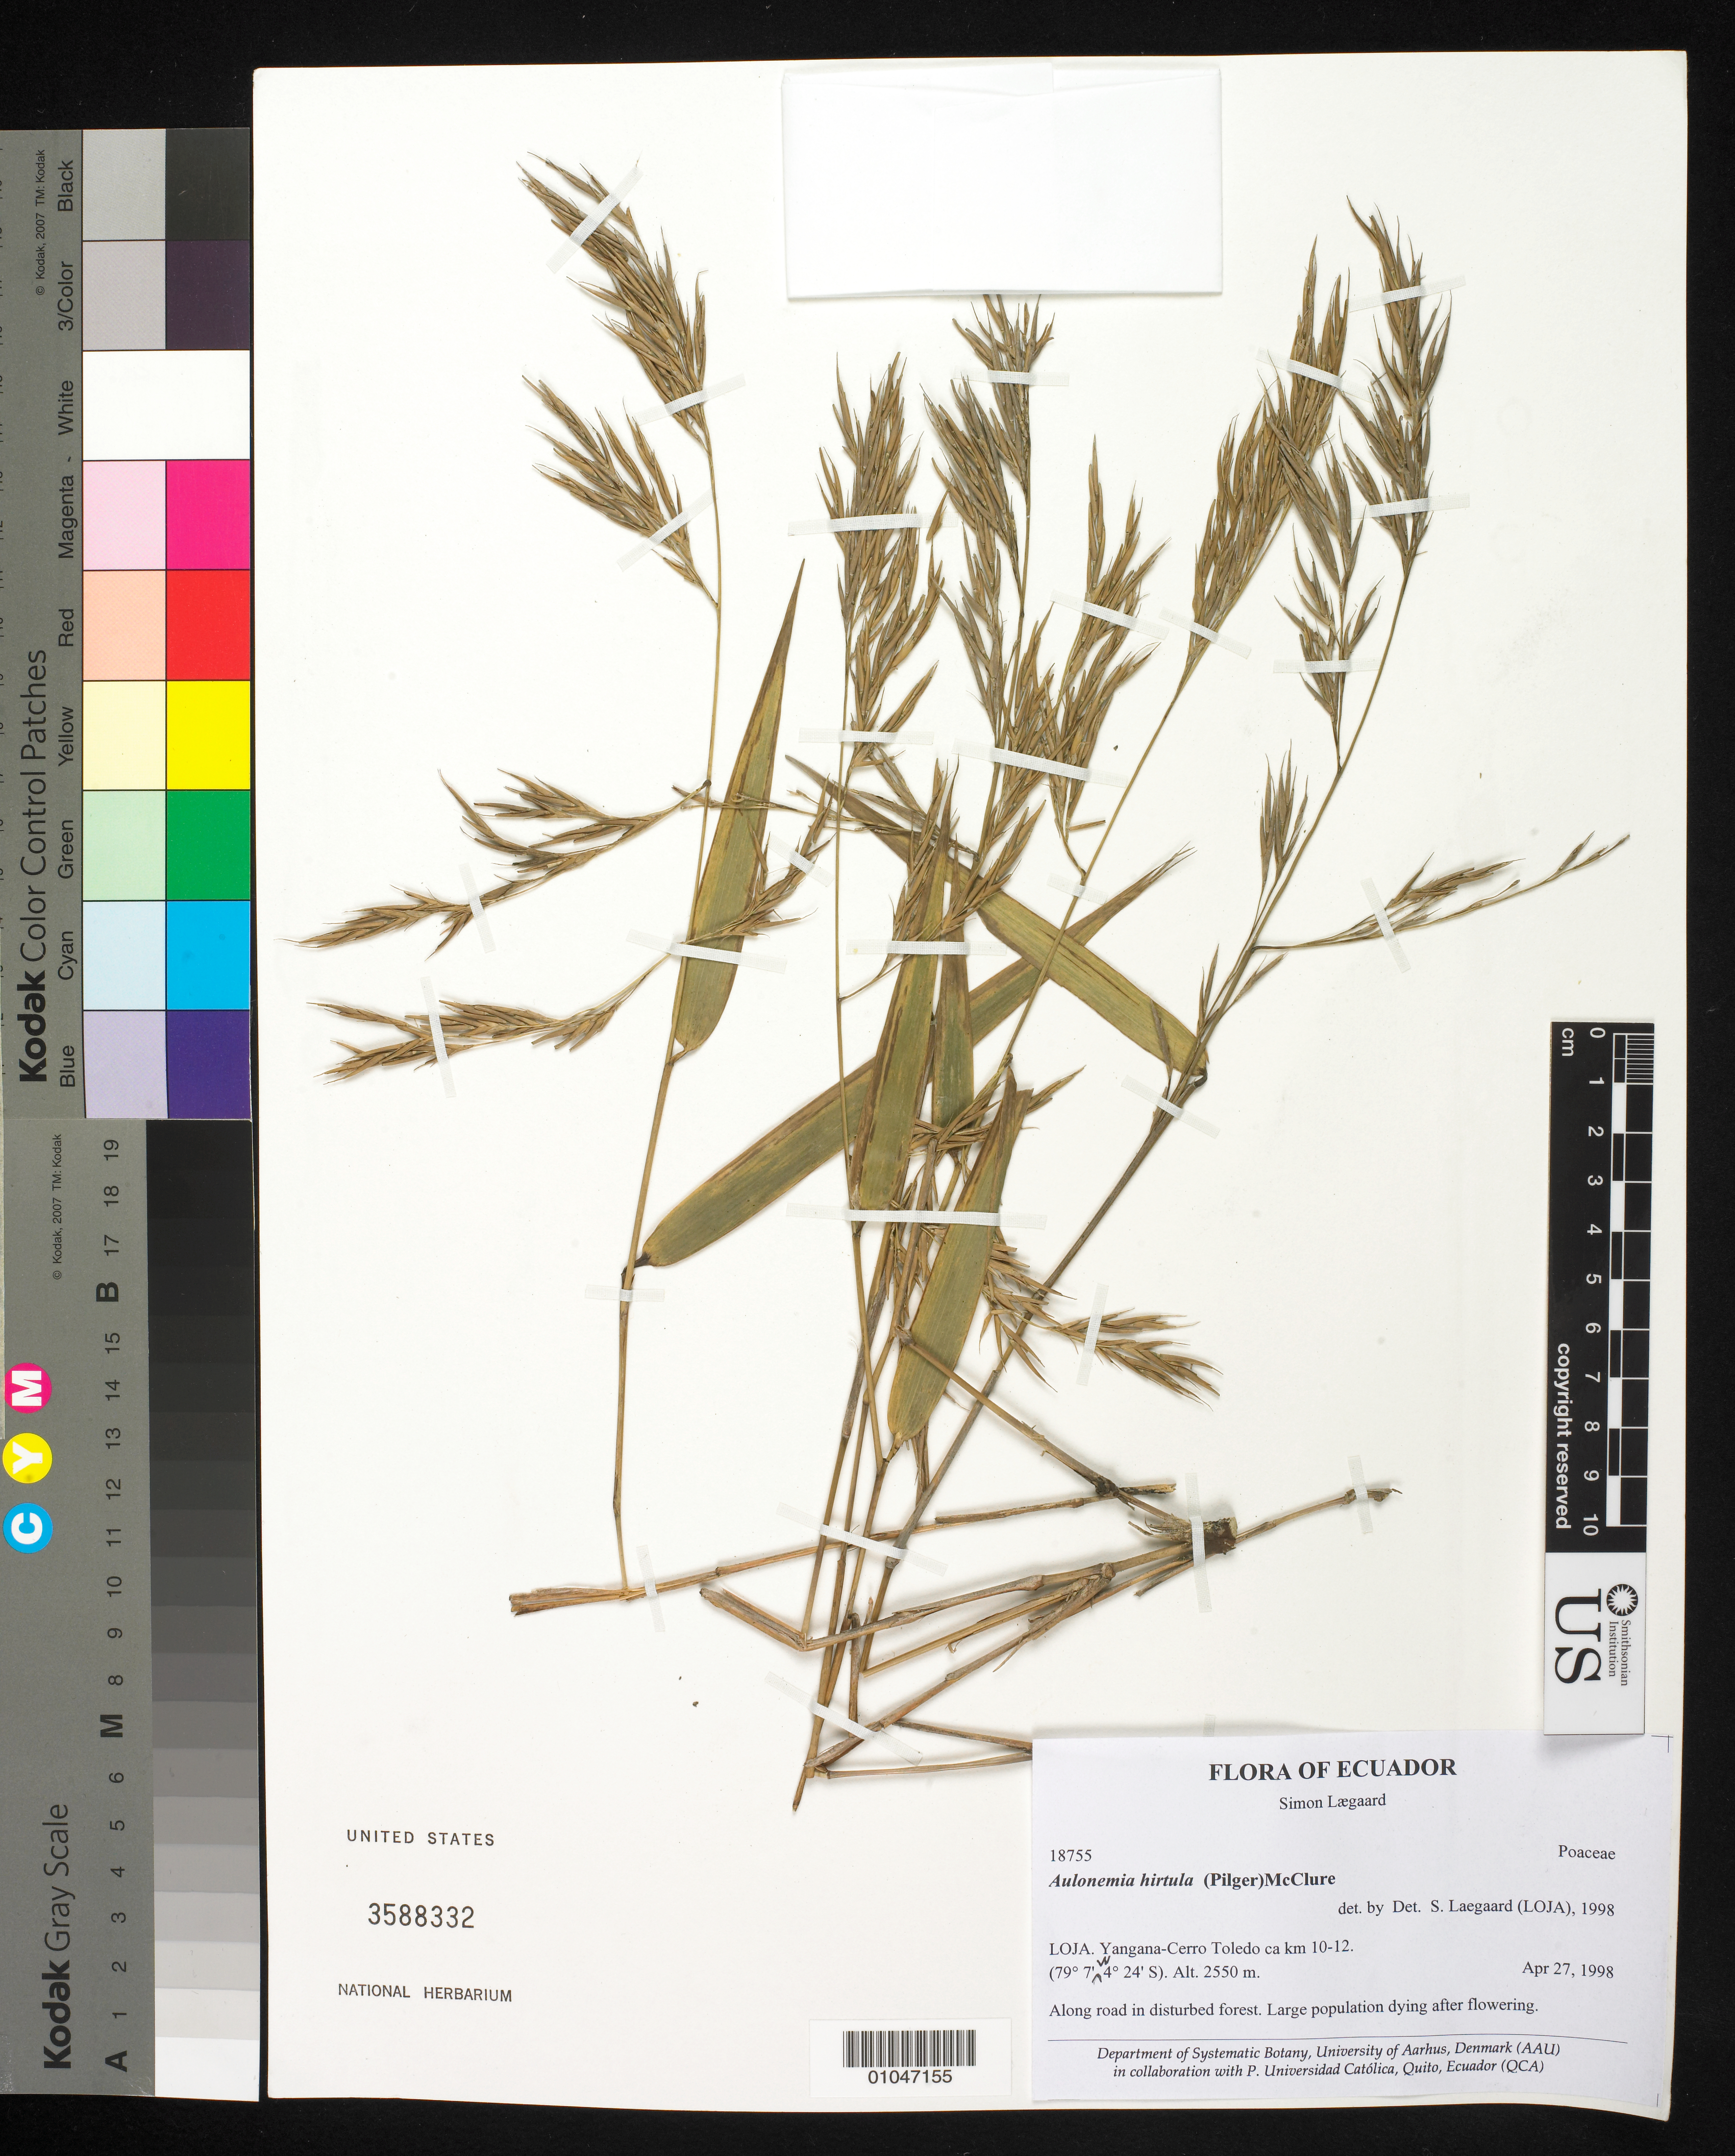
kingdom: Plantae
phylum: Tracheophyta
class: Liliopsida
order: Poales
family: Poaceae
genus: Aulonemia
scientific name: Aulonemia hirtula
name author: (Pilg.) McClure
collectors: S. Lægaard & A. Miranda Leiva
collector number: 18755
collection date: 1998-04-27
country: Ecuador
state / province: Loja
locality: Yangana-Cerro Toledo ca Km 10-12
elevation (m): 2550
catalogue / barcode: US 3588332